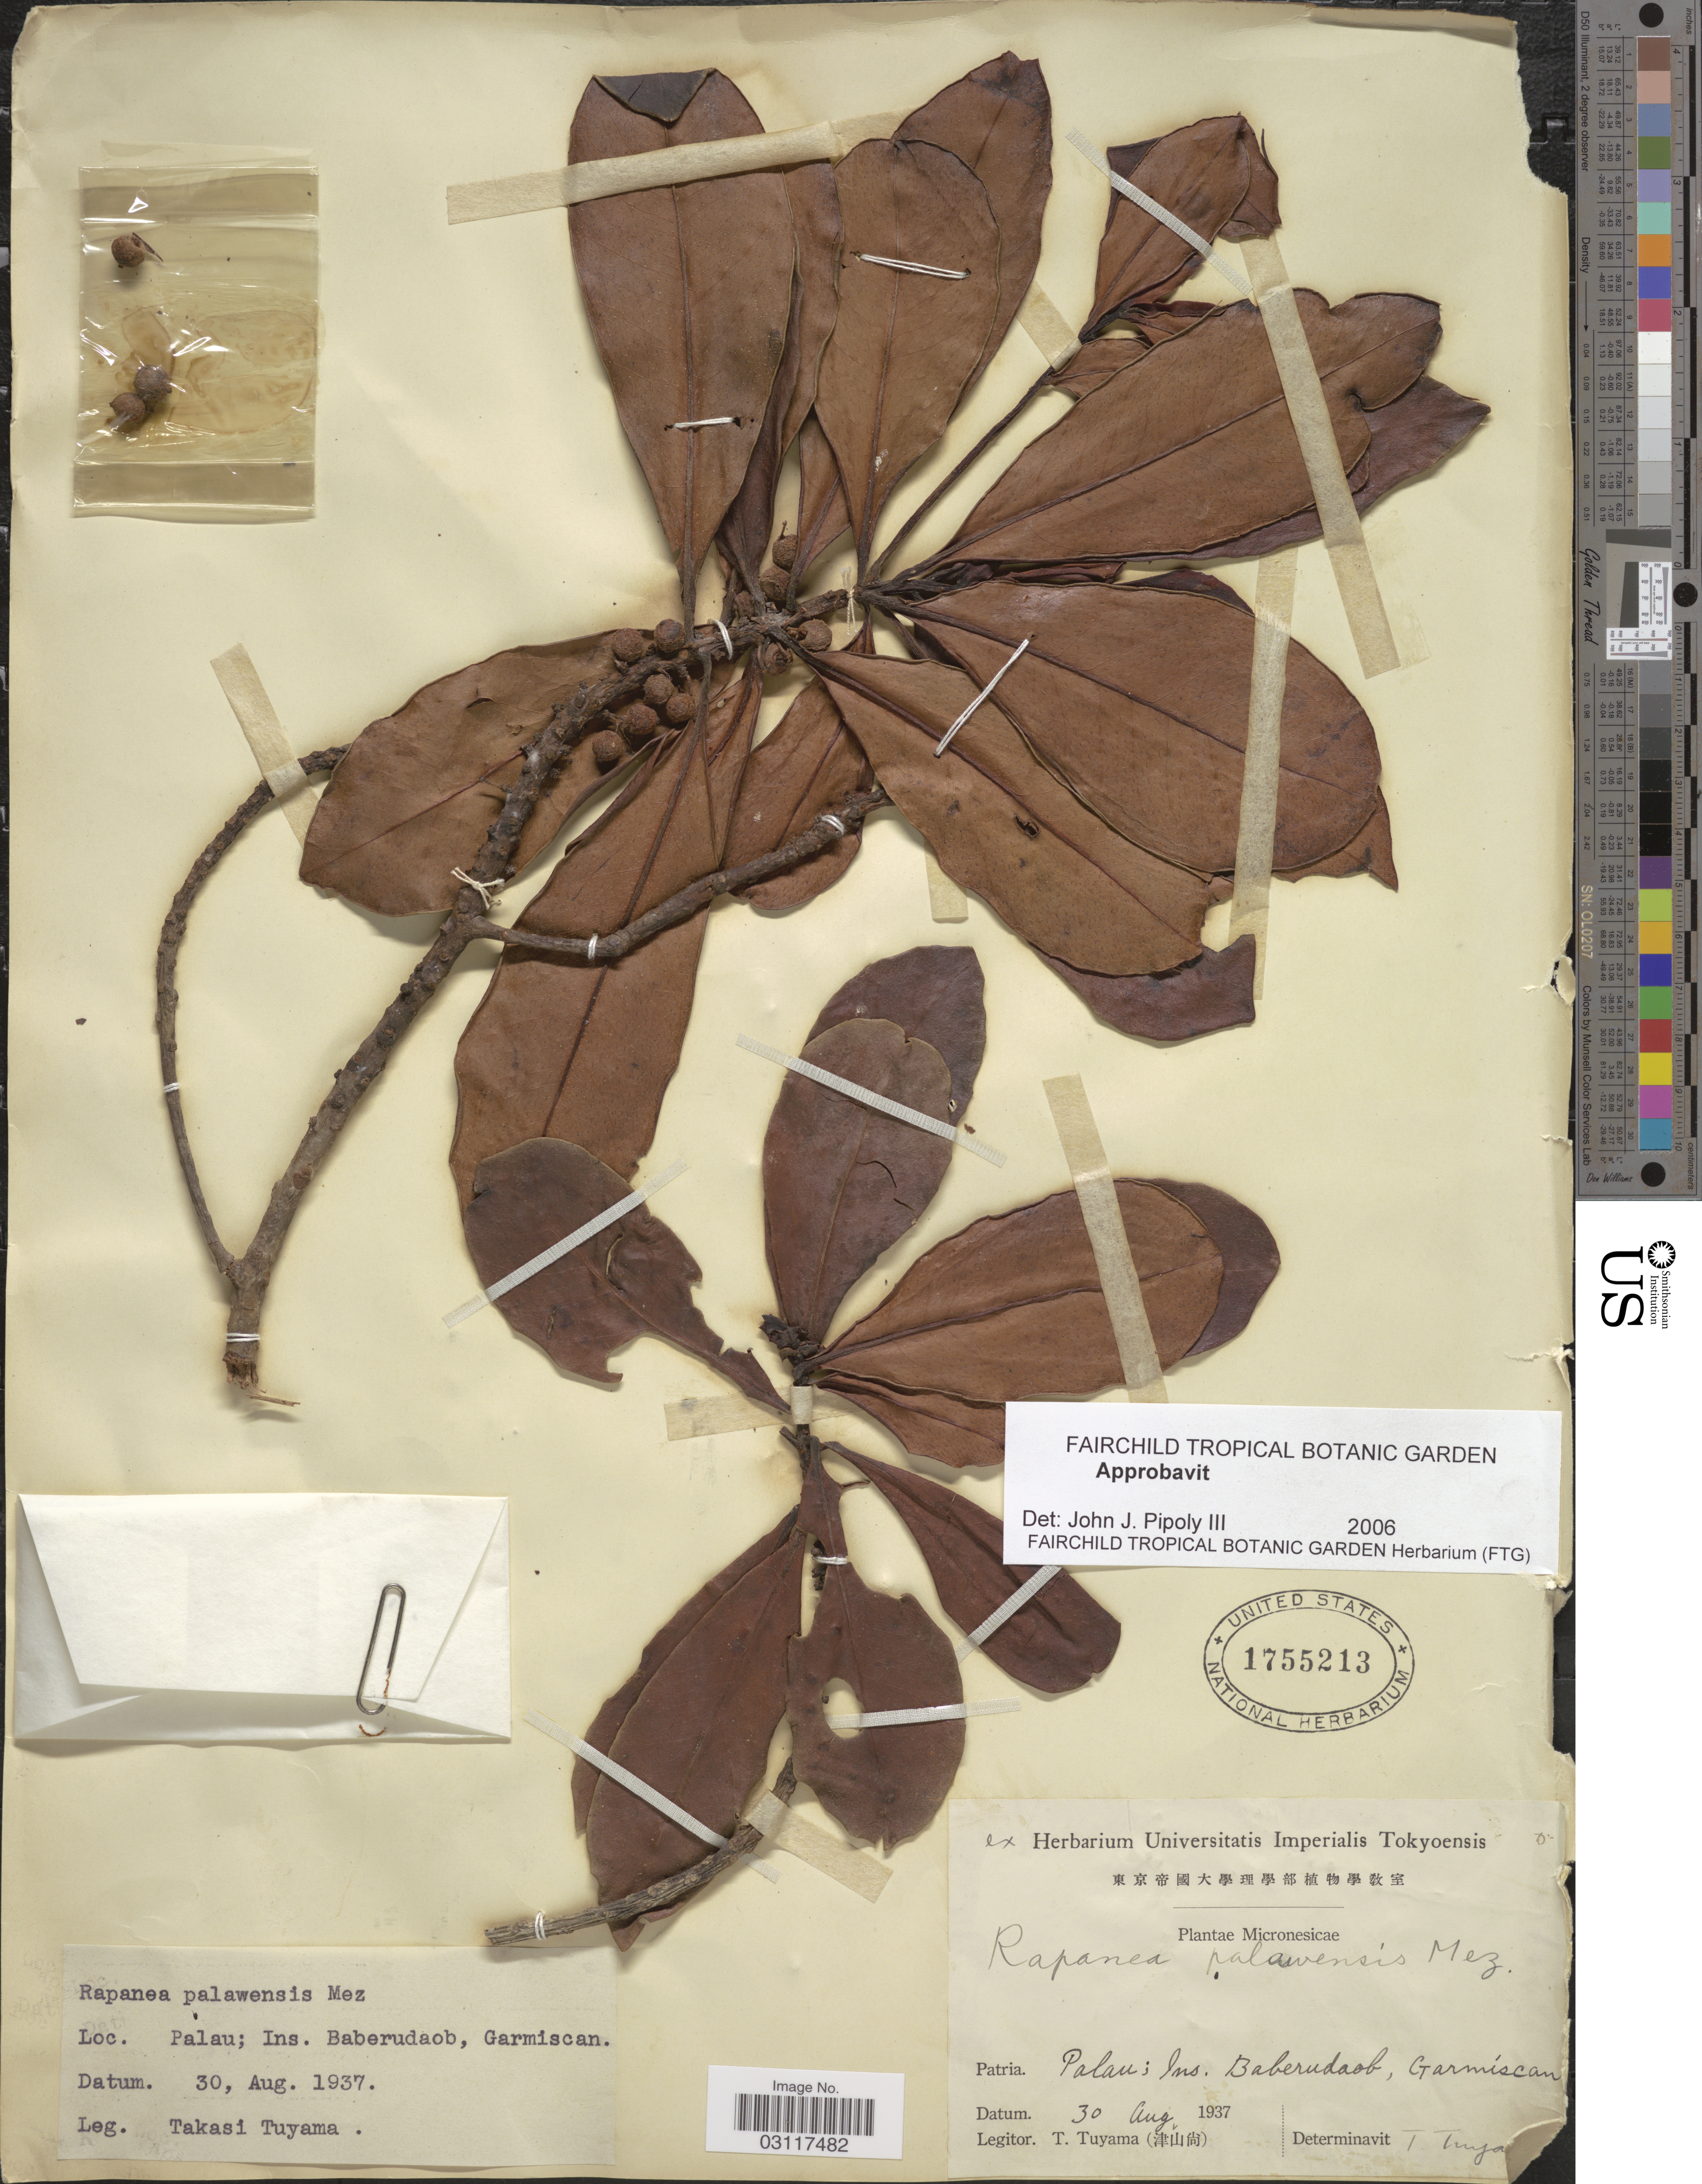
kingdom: Plantae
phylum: Tracheophyta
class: Magnoliopsida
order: Ericales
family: Primulaceae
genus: Myrsine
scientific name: Myrsine palauensis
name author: (Mez) Fosberg & Sachet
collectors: T. Tuyama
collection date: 1937-08-30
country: Palau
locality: Palau; Ins. Baberudaob, Garmiscan, Micronesicae.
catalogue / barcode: US 1755213